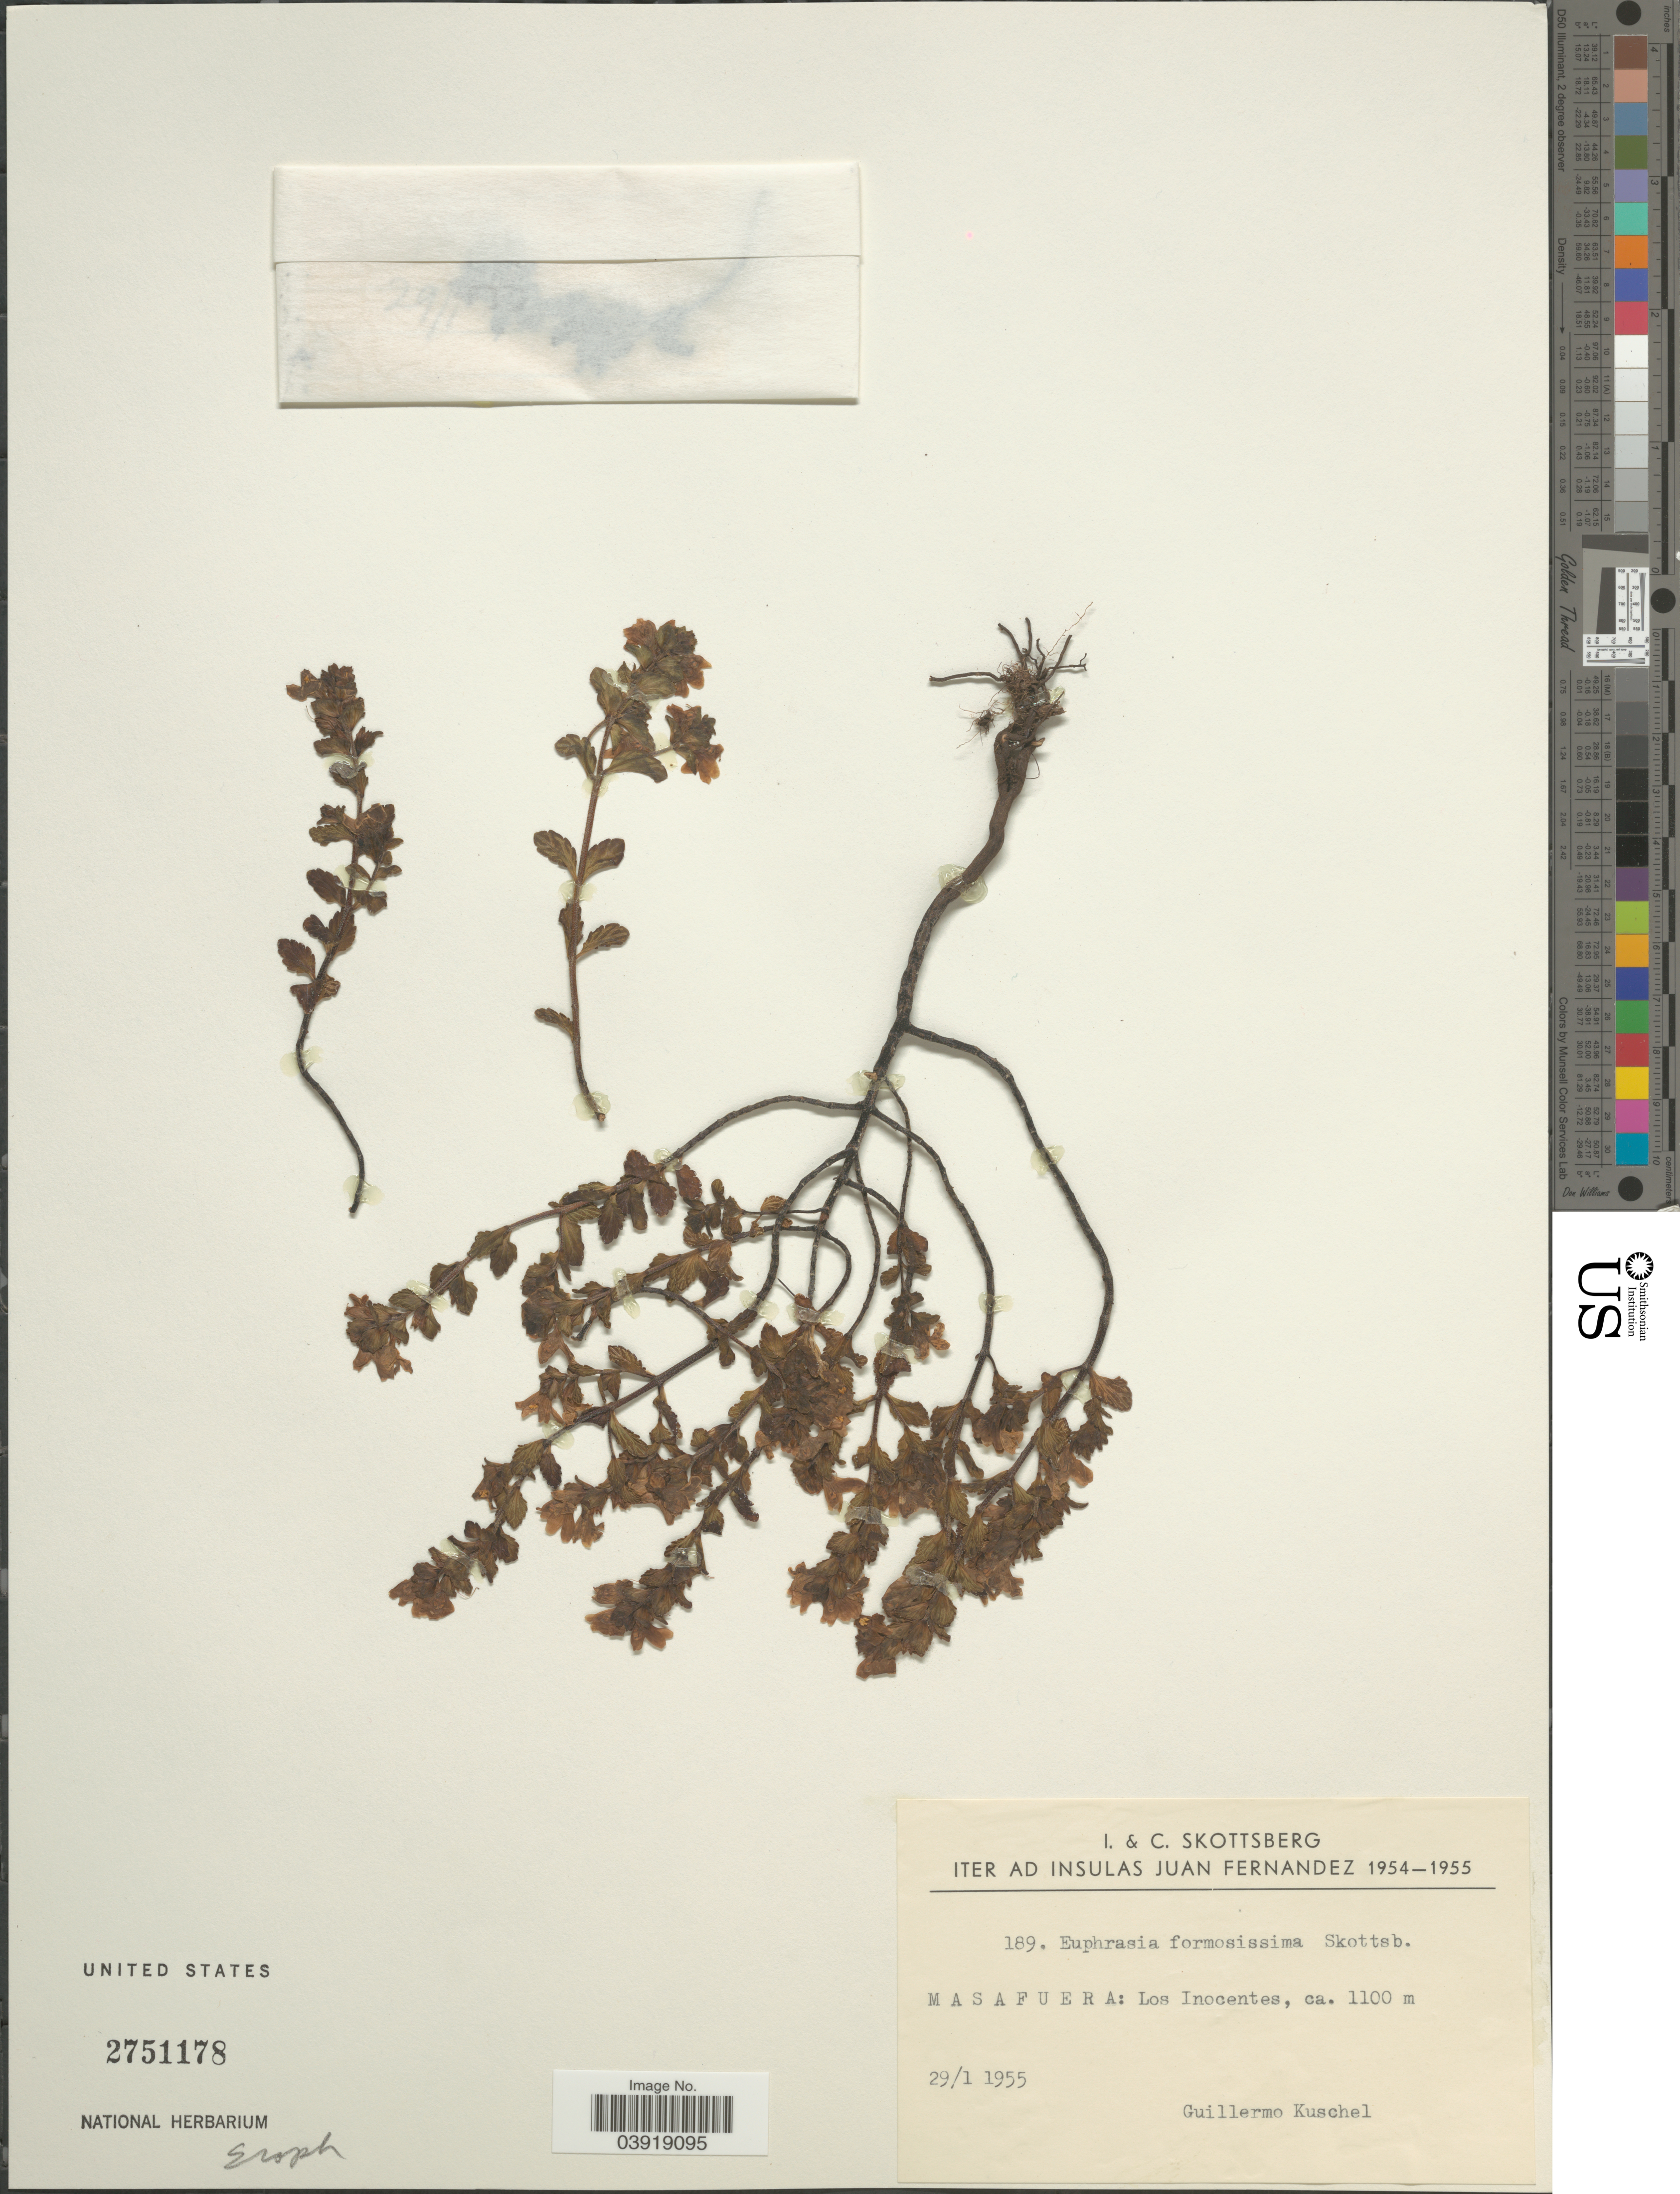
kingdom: Plantae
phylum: Tracheophyta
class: Magnoliopsida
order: Lamiales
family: Orobanchaceae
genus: Euphrasia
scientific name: Euphrasia formosissima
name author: Skottsb.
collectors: G. Kuschel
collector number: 189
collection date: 1955-01-29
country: Chile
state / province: Valparaíso (V)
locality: Insulas Juan Fernandez. Masafuera: Los Inocentes.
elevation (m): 1100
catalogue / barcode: US 2751178